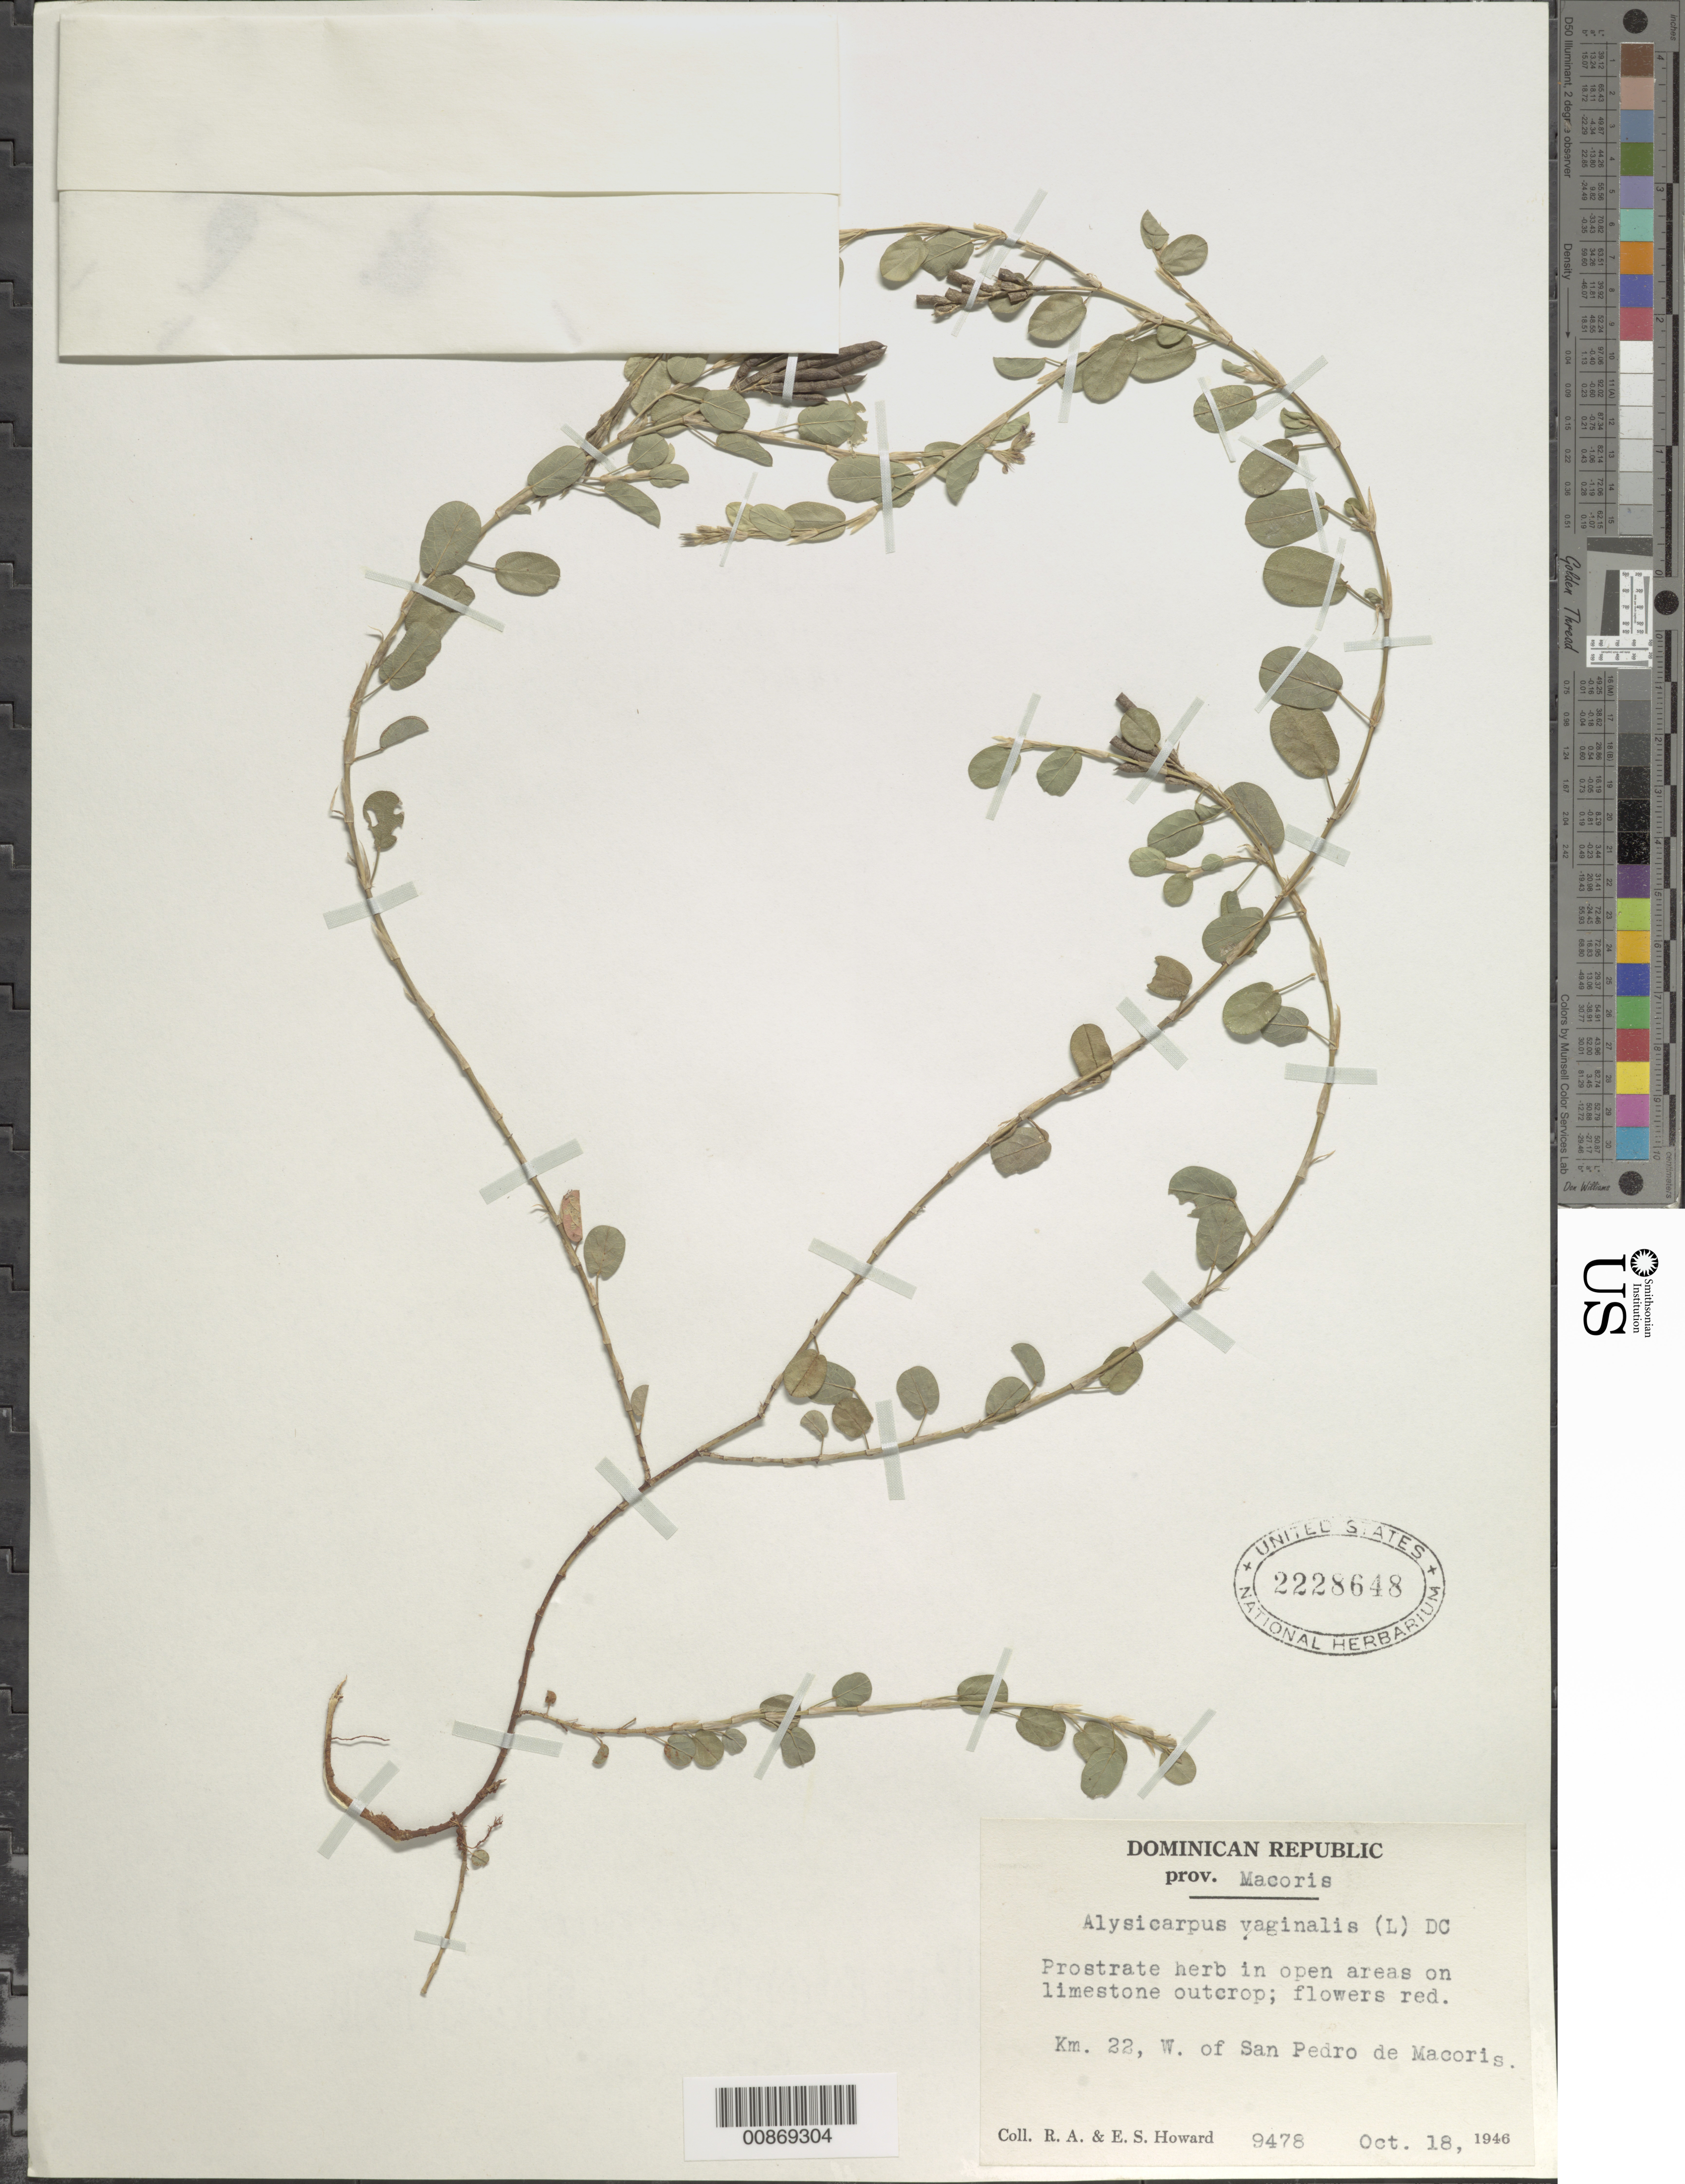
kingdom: Plantae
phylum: Tracheophyta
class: Magnoliopsida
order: Fabales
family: Fabaceae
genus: Alysicarpus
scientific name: Alysicarpus vaginalis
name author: (L.) DC.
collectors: R. A. Howard & E. S. Howard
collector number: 9478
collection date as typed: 18 Oct 1946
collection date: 1946-10-18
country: Dominican Republic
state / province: San Pedro de Macoris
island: Hispaniola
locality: Km. 22, W of San Pedro de Macoris.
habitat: In open areas on limestone outcrop.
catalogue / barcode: US 2228648